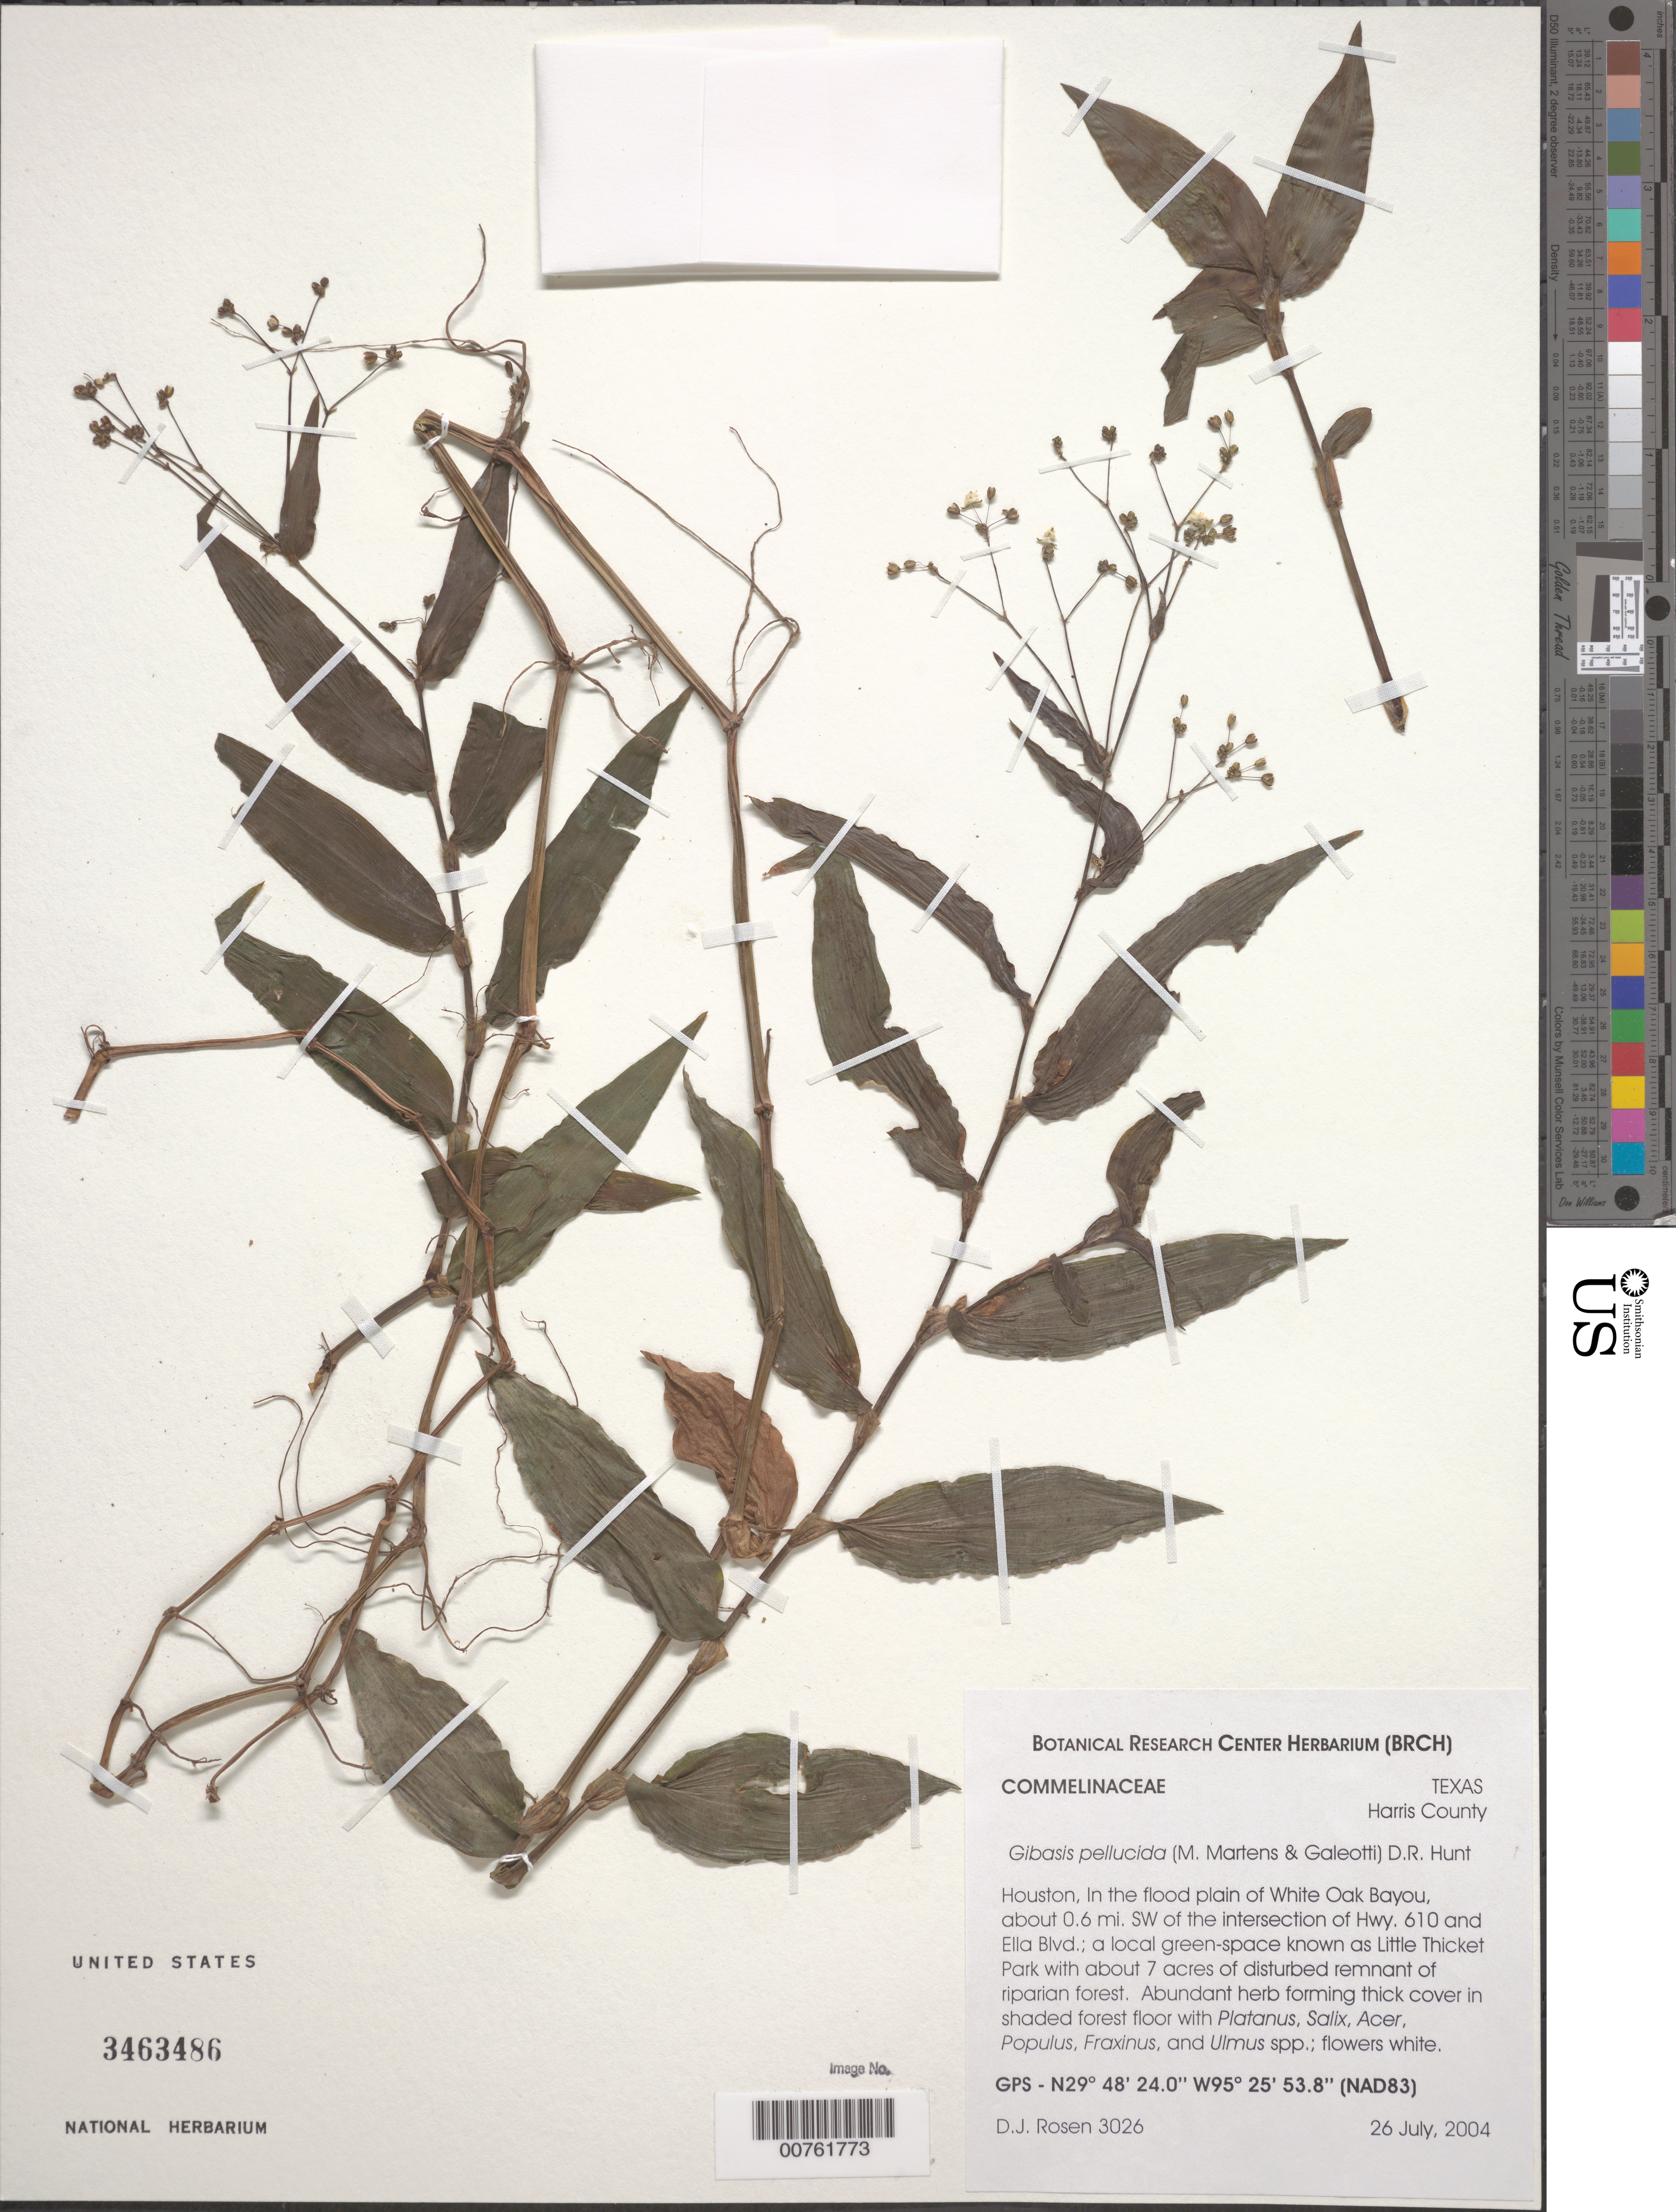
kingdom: Plantae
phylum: Tracheophyta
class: Liliopsida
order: Commelinales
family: Commelinaceae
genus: Gibasis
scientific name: Gibasis pellucida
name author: (M. Martens & Galeotti) D.R. Hunt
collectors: D. J. Rosen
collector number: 3026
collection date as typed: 26 Jul 2004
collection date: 2004-07-26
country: United States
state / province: Texas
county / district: Harris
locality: In the flood plain of White Oak Bayou, about 0.6 mi. SW of the intersection of Hwy. 610 and Ella Blvd; a local green-space known as Little Thicket Park with about 7 acres of disturbed remnant of riparian forest.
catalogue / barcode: US 3463486